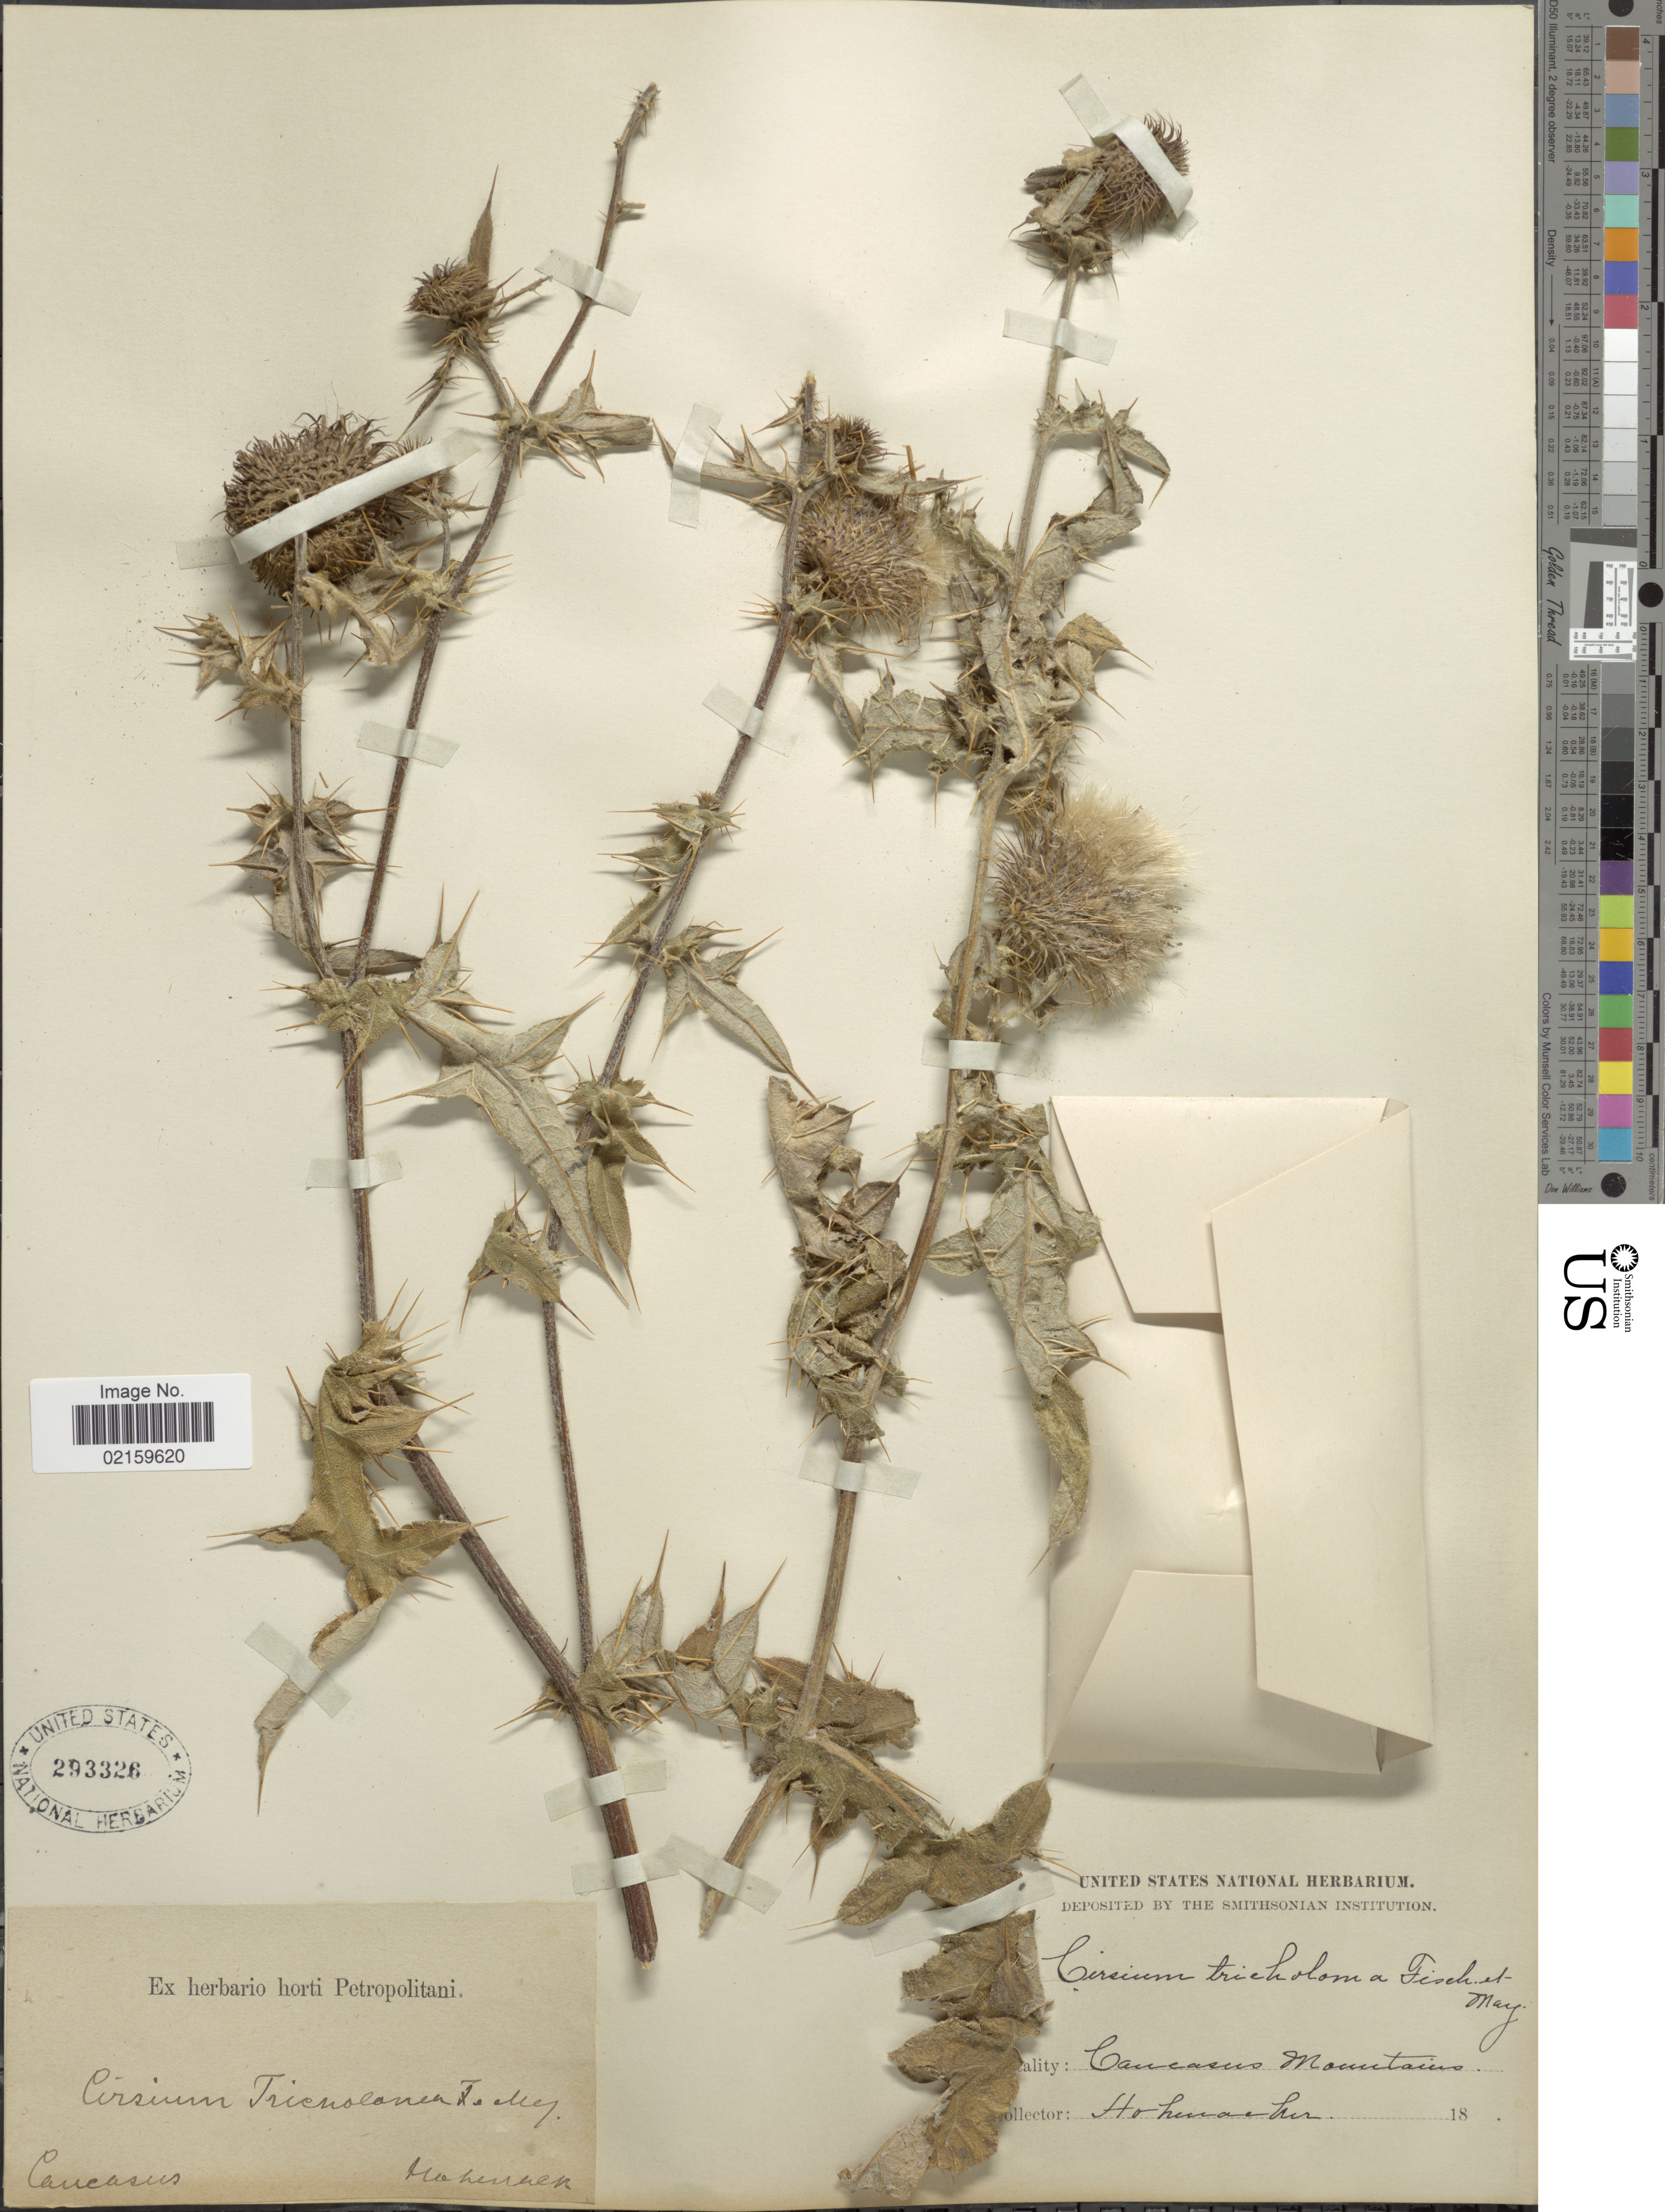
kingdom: Plantae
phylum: Tracheophyta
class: Magnoliopsida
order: Asterales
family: Asteraceae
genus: Cirsium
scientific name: Cirsium osseticum subsp. tricholoma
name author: (Fisch. & C.A. Mey.) Petr.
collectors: Hohenacker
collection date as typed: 18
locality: Caucasus Mountains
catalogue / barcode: US 293326